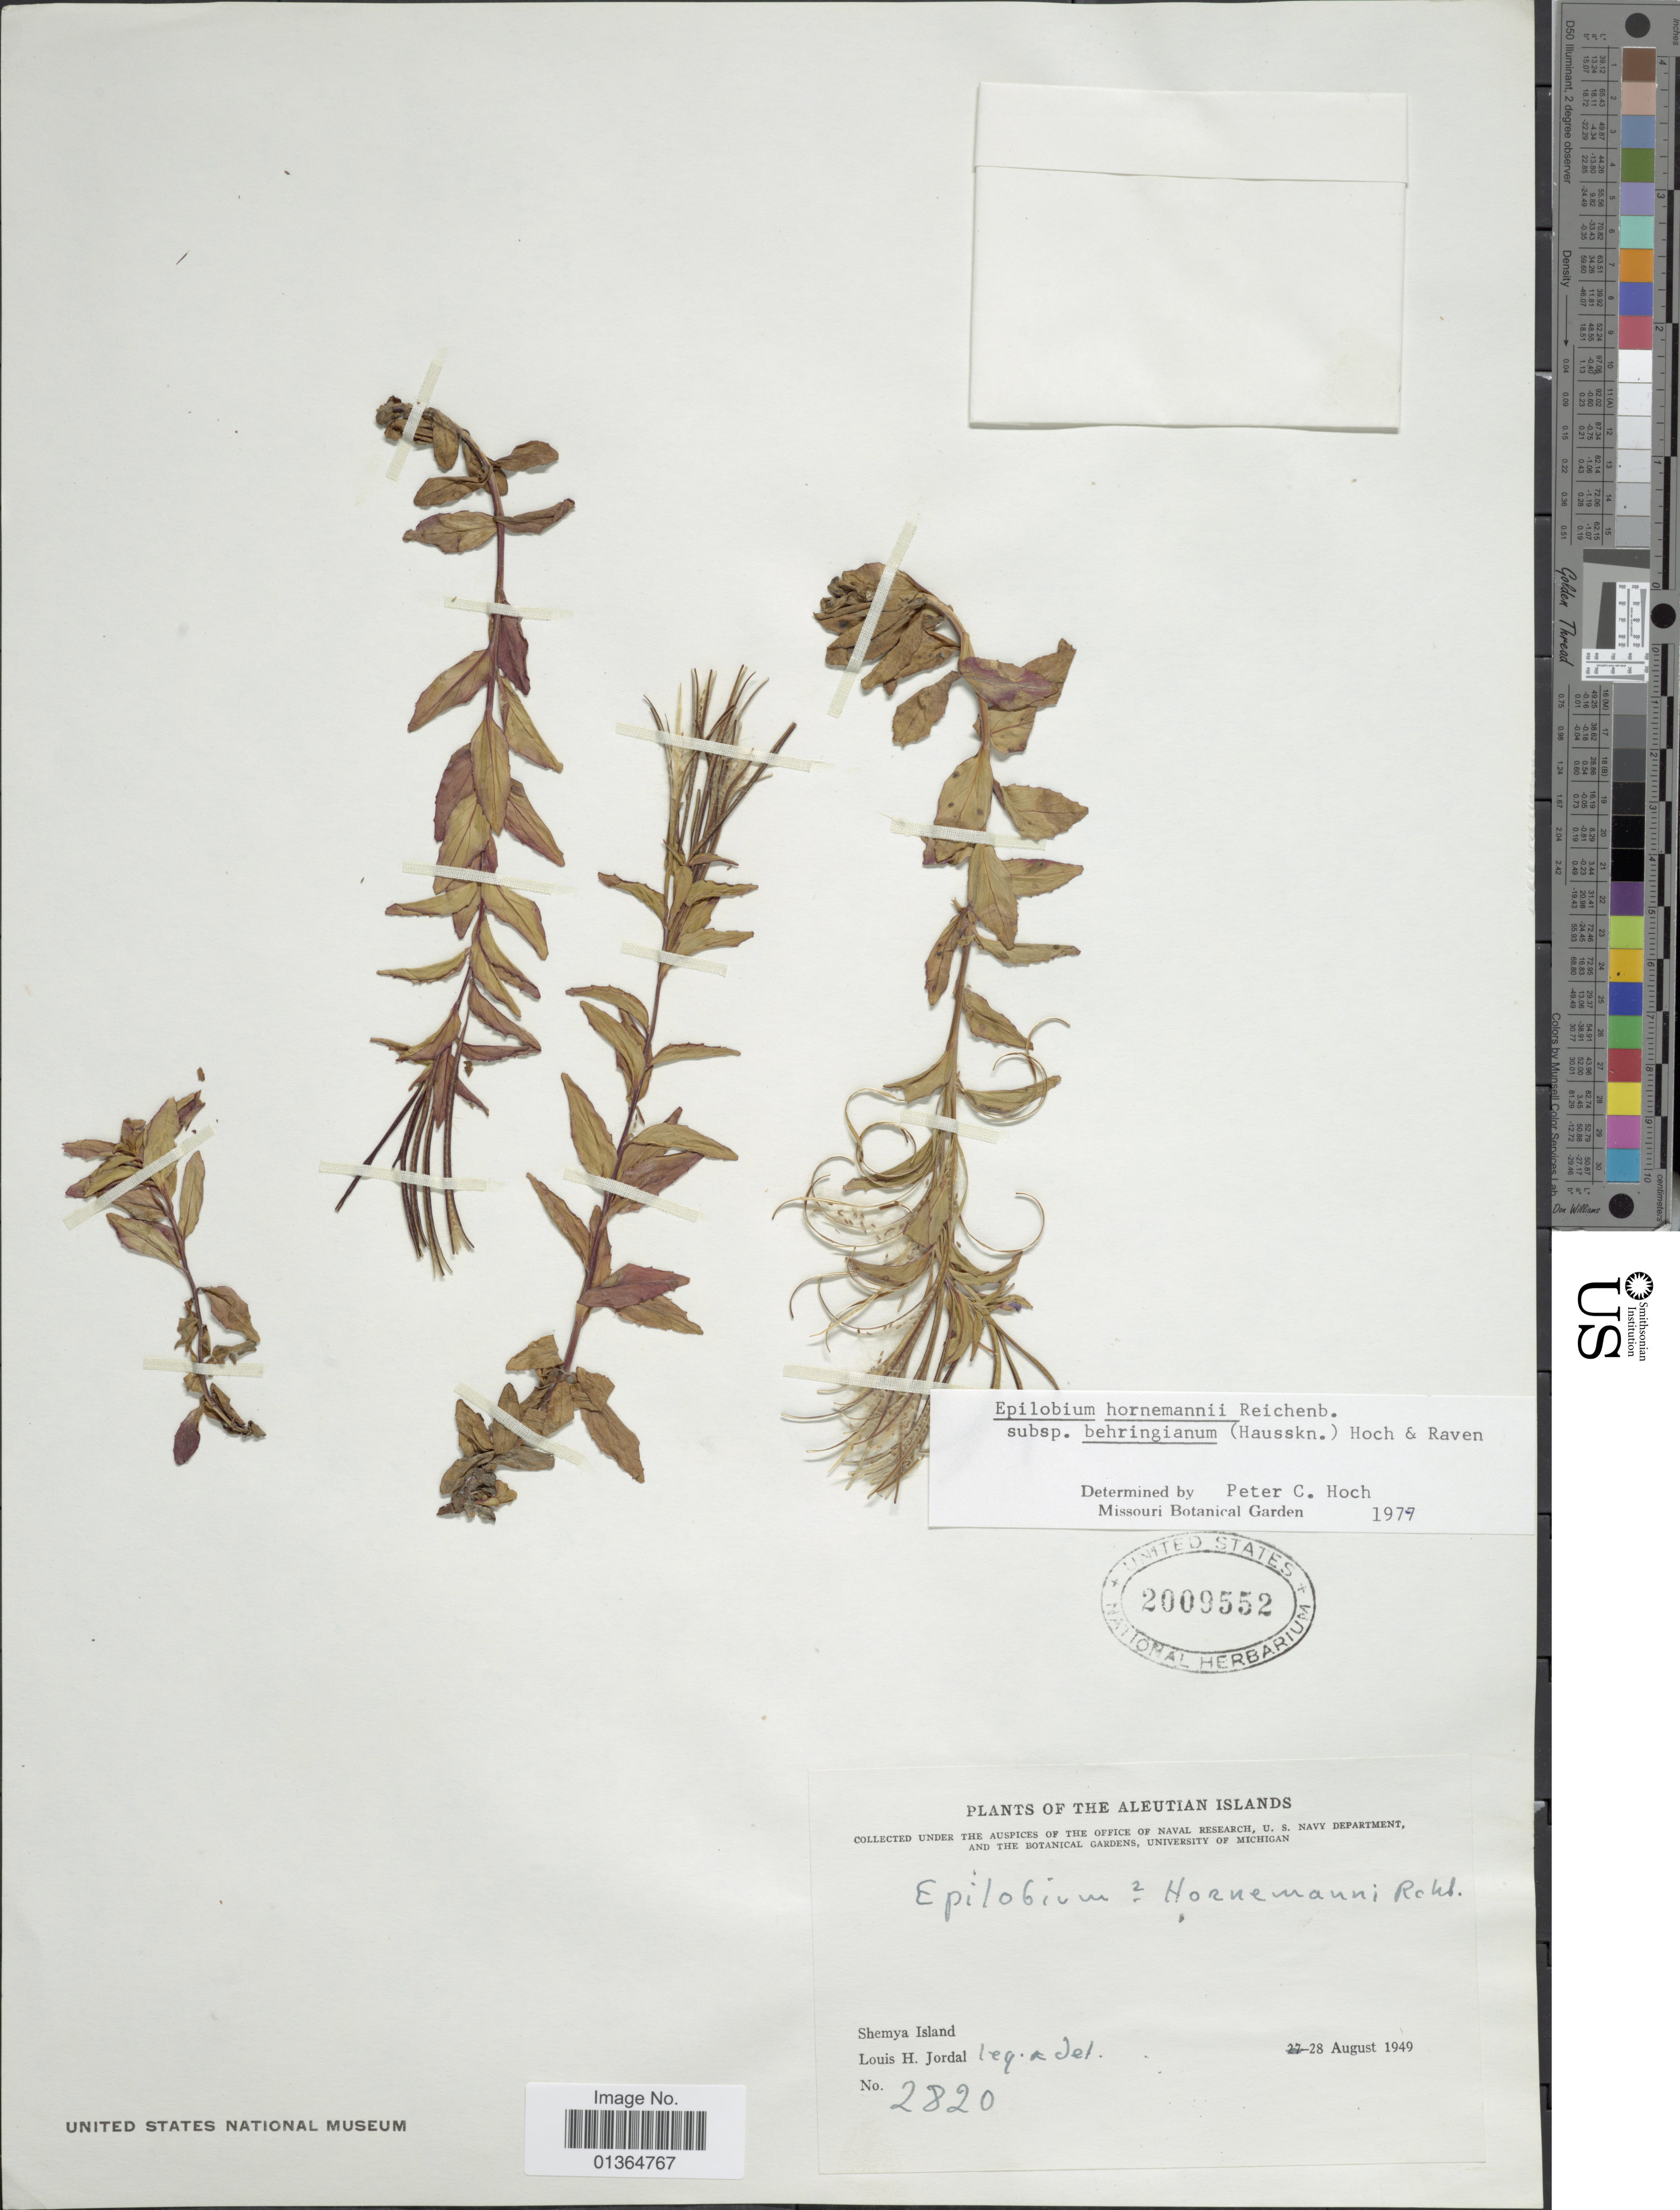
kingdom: Plantae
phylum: Tracheophyta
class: Magnoliopsida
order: Myrtales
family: Onagraceae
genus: Epilobium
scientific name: Epilobium hornemannii subsp. behringianum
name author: (Hausskn.) Hoch & P.H. Raven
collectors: L. Jordal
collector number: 2820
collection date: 1949-08-28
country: United States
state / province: Alaska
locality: Aleutian Islands. Shemya Island.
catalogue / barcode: US 2009552